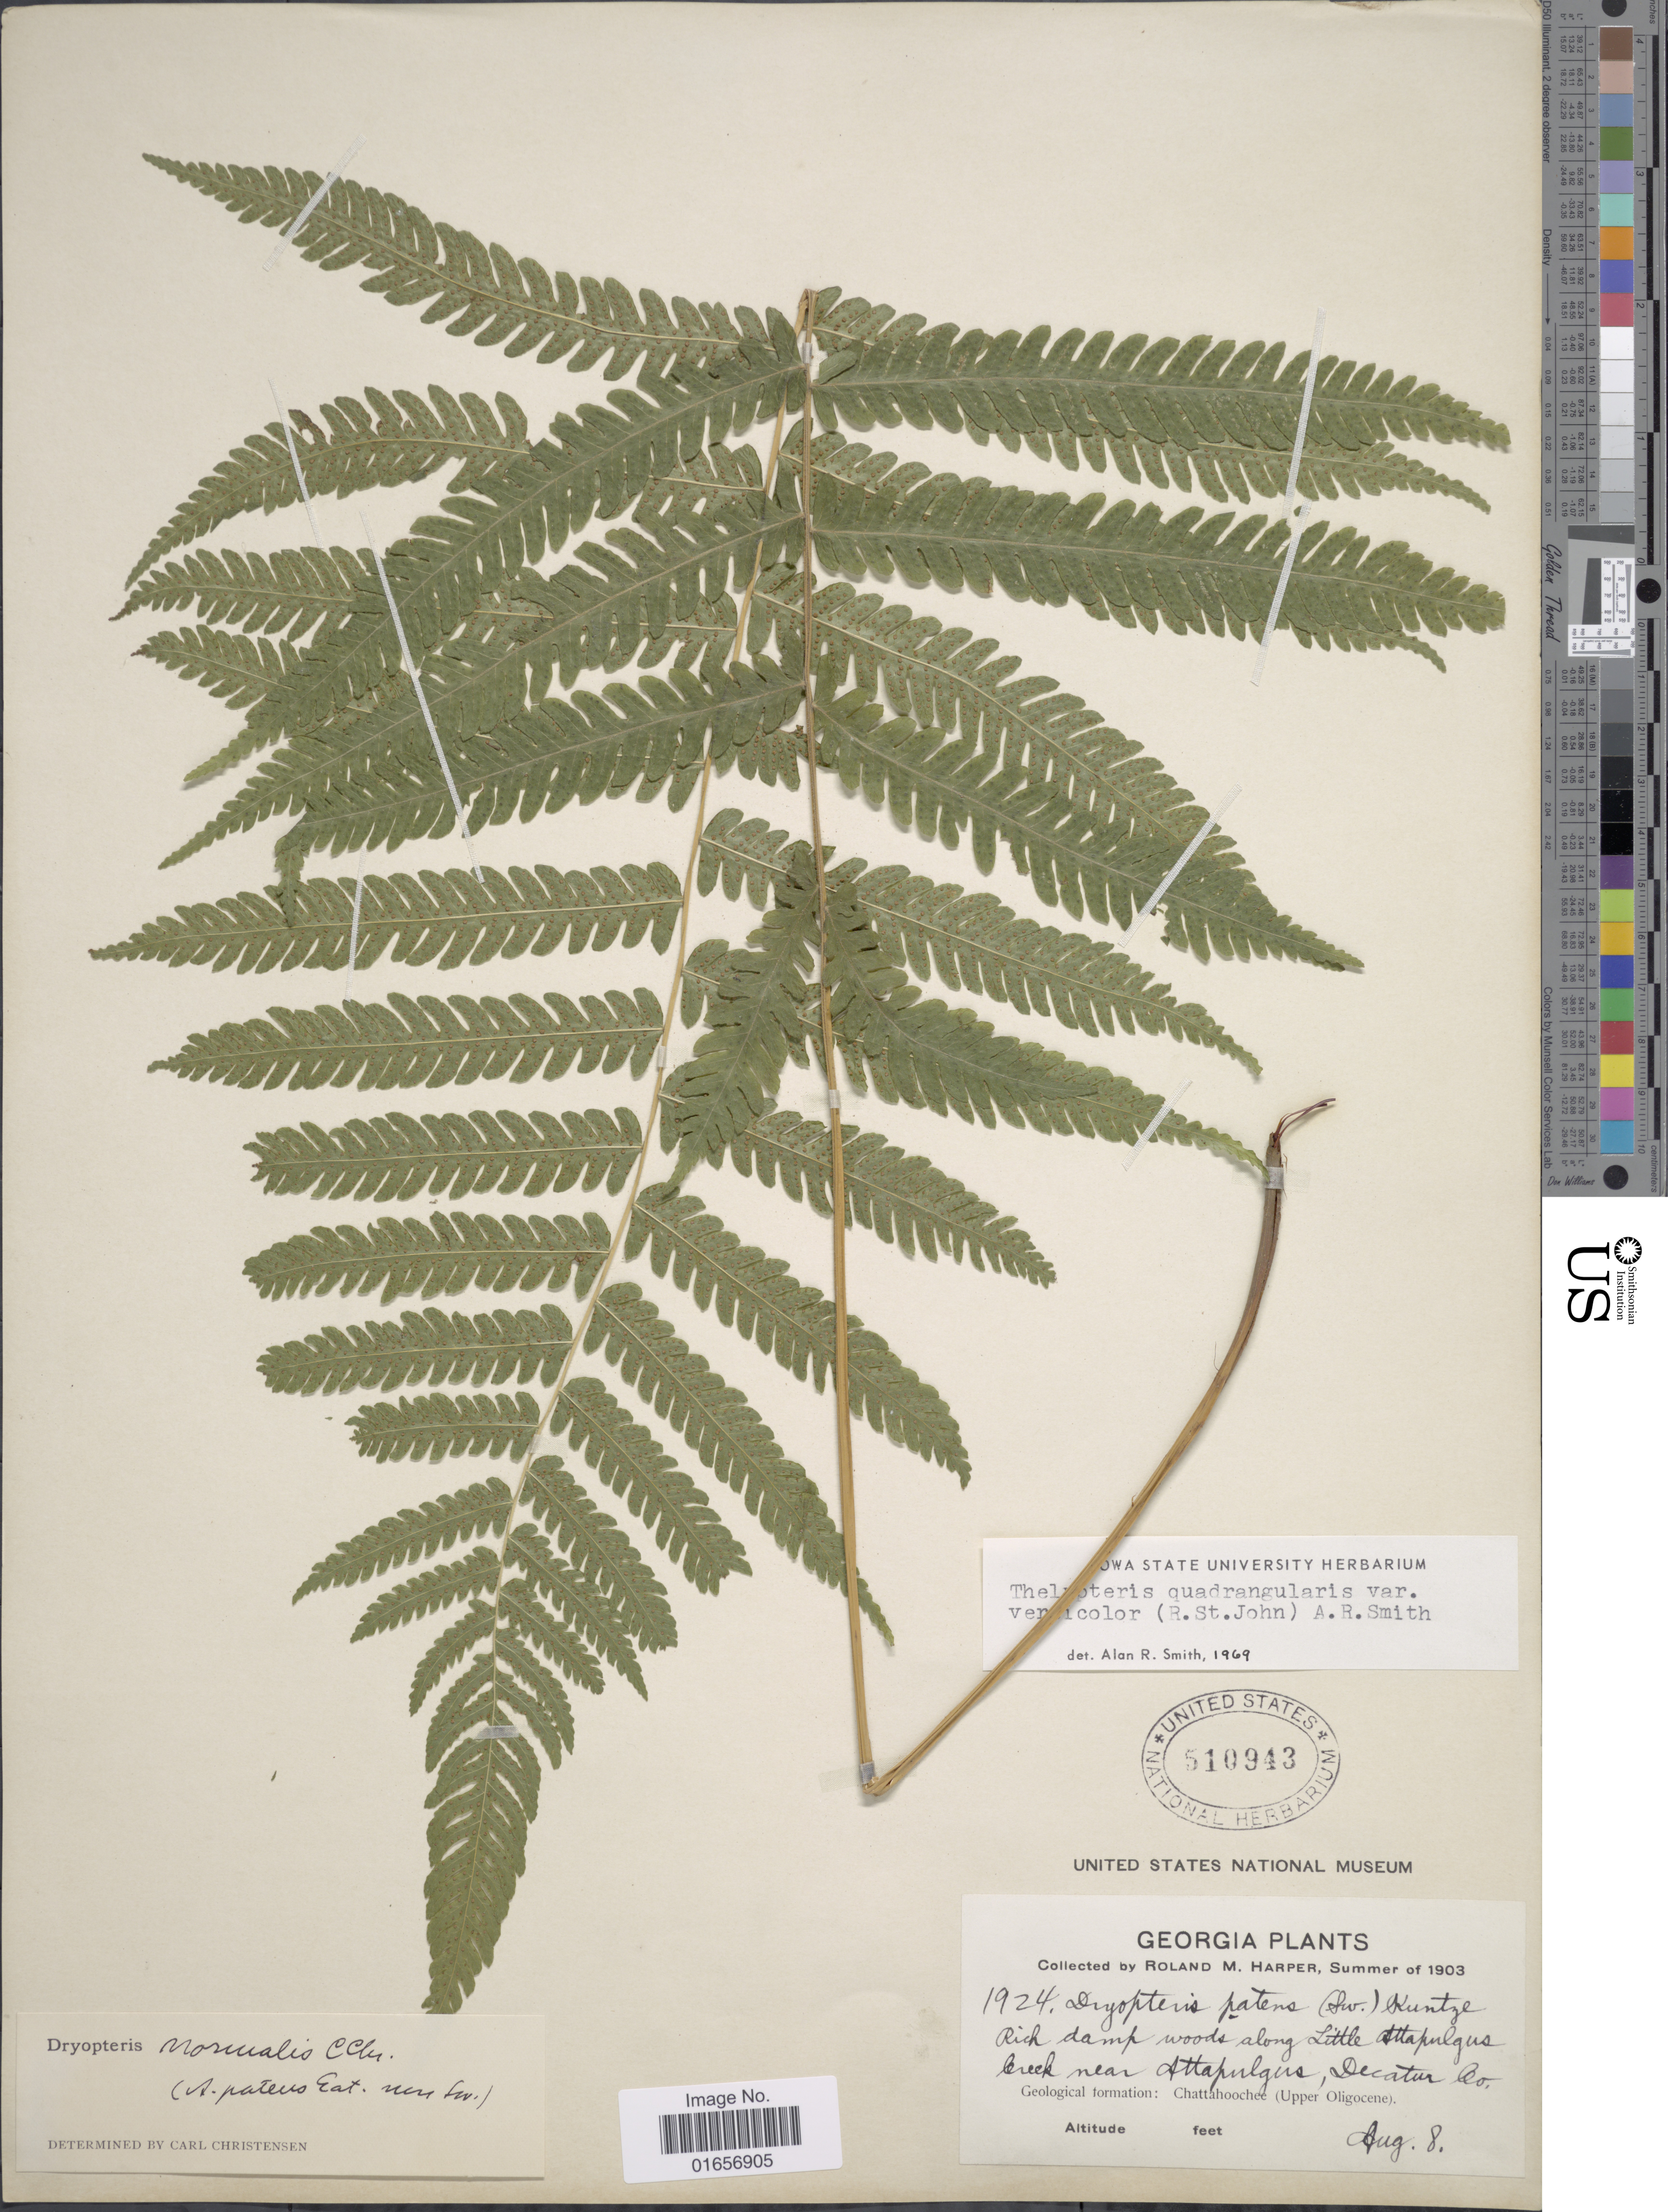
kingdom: Plantae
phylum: Tracheophyta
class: Polypodiopsida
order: Polypodiales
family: Thelypteridaceae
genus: Christella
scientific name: Christella hispidula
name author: (Decne.) Holttum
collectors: R. M. Harper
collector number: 1924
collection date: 1903-08-08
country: United States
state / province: Georgia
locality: Along little Attapulgus Creek, near Attapulgus, Decatur Co., Chattahooche (Upper Oligocene)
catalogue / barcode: US 510943